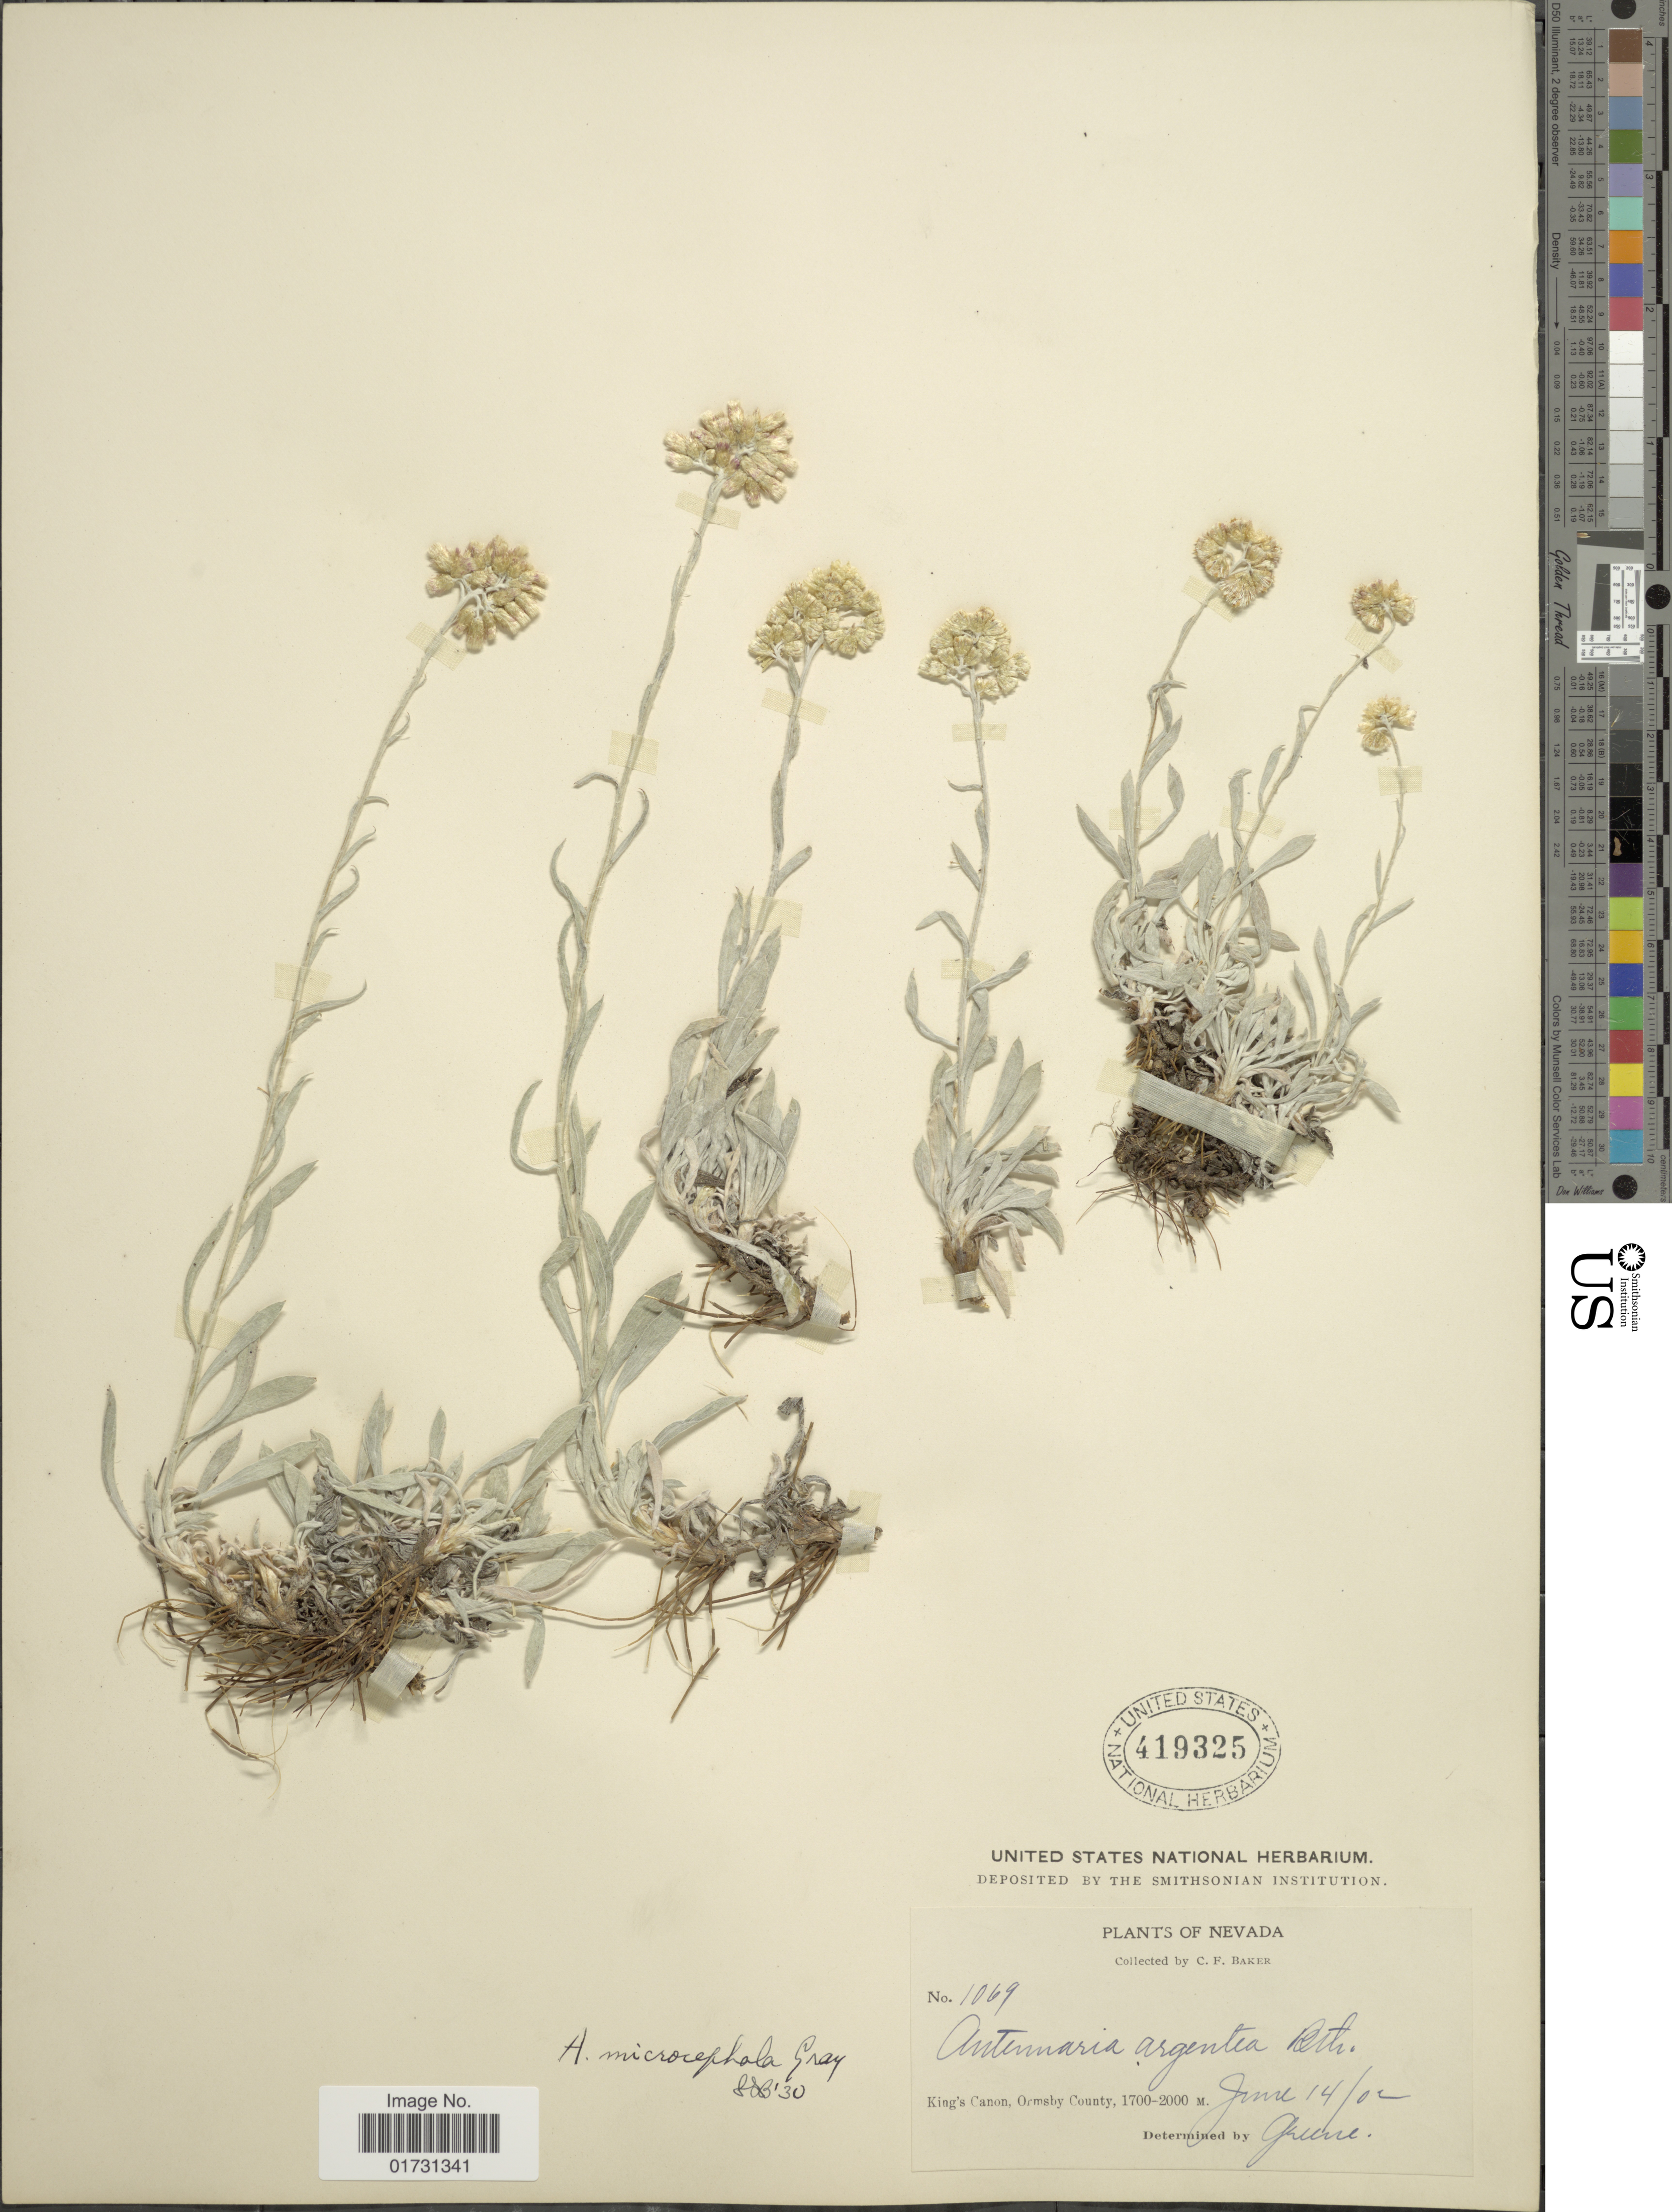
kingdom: Plantae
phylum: Tracheophyta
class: Magnoliopsida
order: Asterales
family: Asteraceae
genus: Antennaria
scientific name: Antennaria microcephala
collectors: C. F. Baker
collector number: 1069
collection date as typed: Transcribed d/m/y: 14/6/2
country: United States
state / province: Nevada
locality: King's Canon, Ormsby County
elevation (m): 1700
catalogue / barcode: US 419325